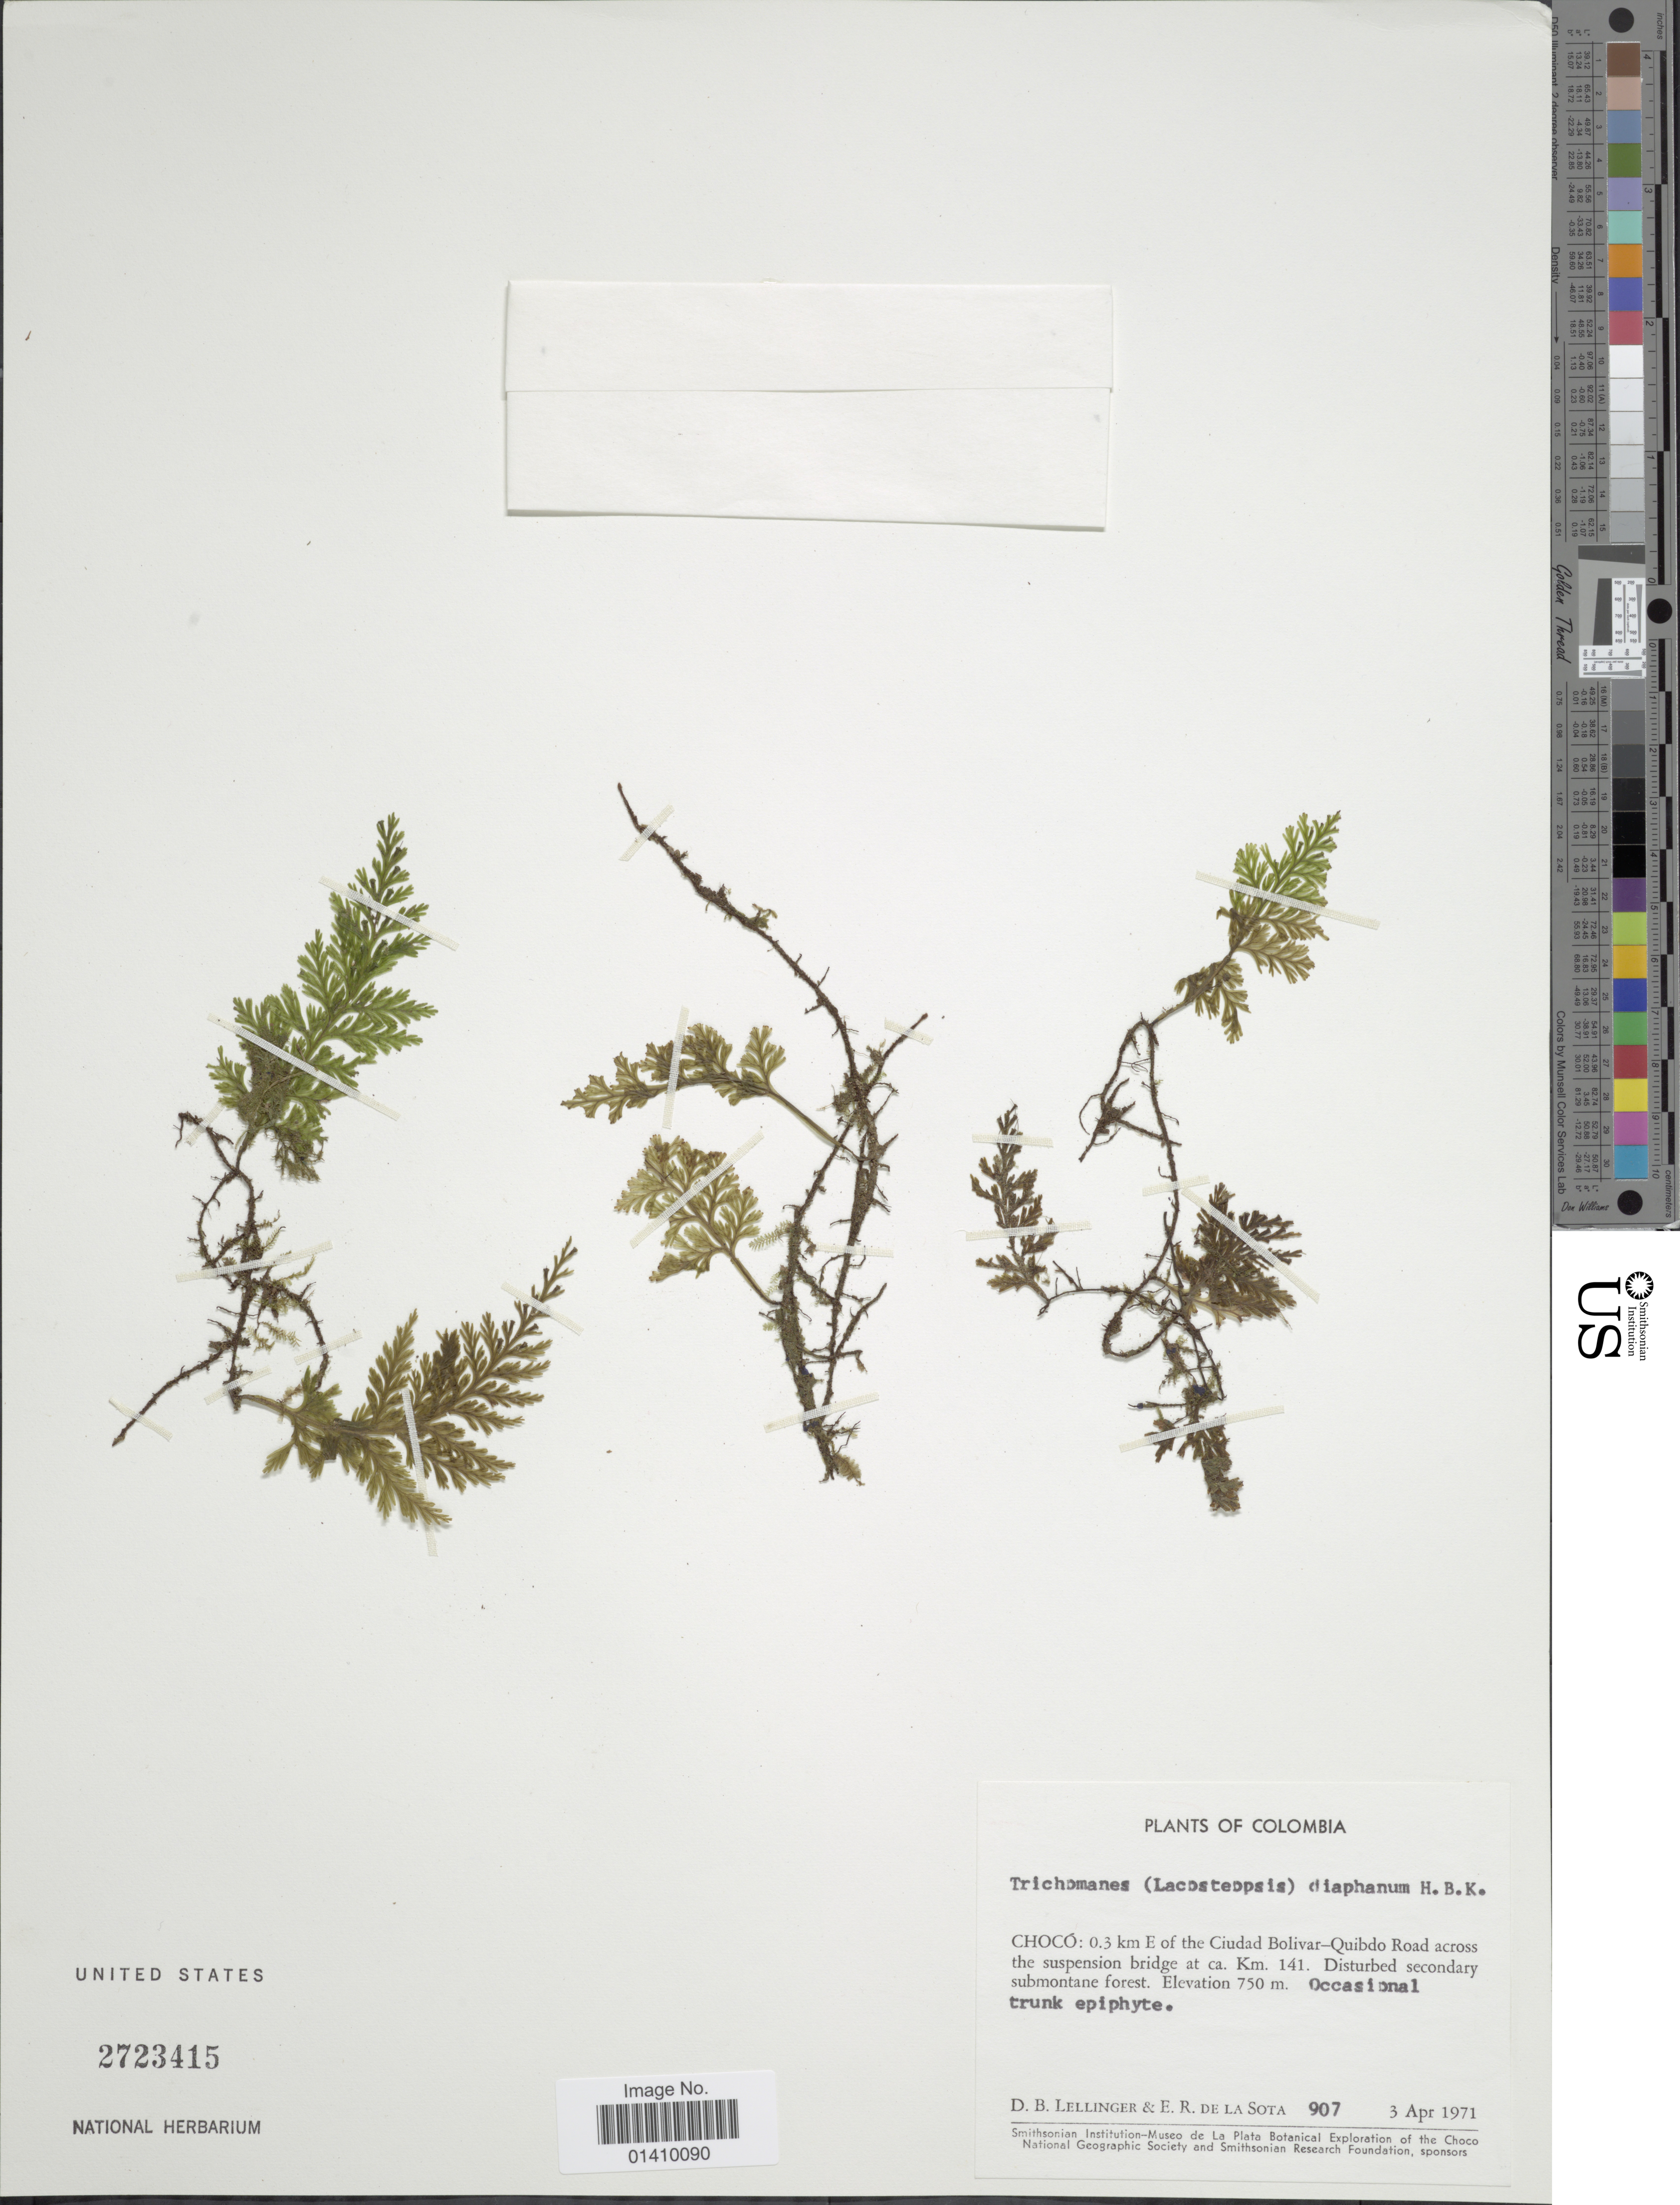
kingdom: Plantae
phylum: Tracheophyta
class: Polypodiopsida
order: Hymenophyllales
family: Hymenophyllaceae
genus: Polyphlebium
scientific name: Polyphlebium diaphanum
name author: (Kunth) Ebihara & Dubuisson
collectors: D. B. Lellinger & E. R. de la Sota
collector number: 907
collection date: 1971-04-03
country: Colombia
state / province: Chocó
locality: Choco: 0.3 km E of the Ciudad Bolivar Quibdo road across the suspension bridge at ca. km 141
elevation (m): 750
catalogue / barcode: US 2723415